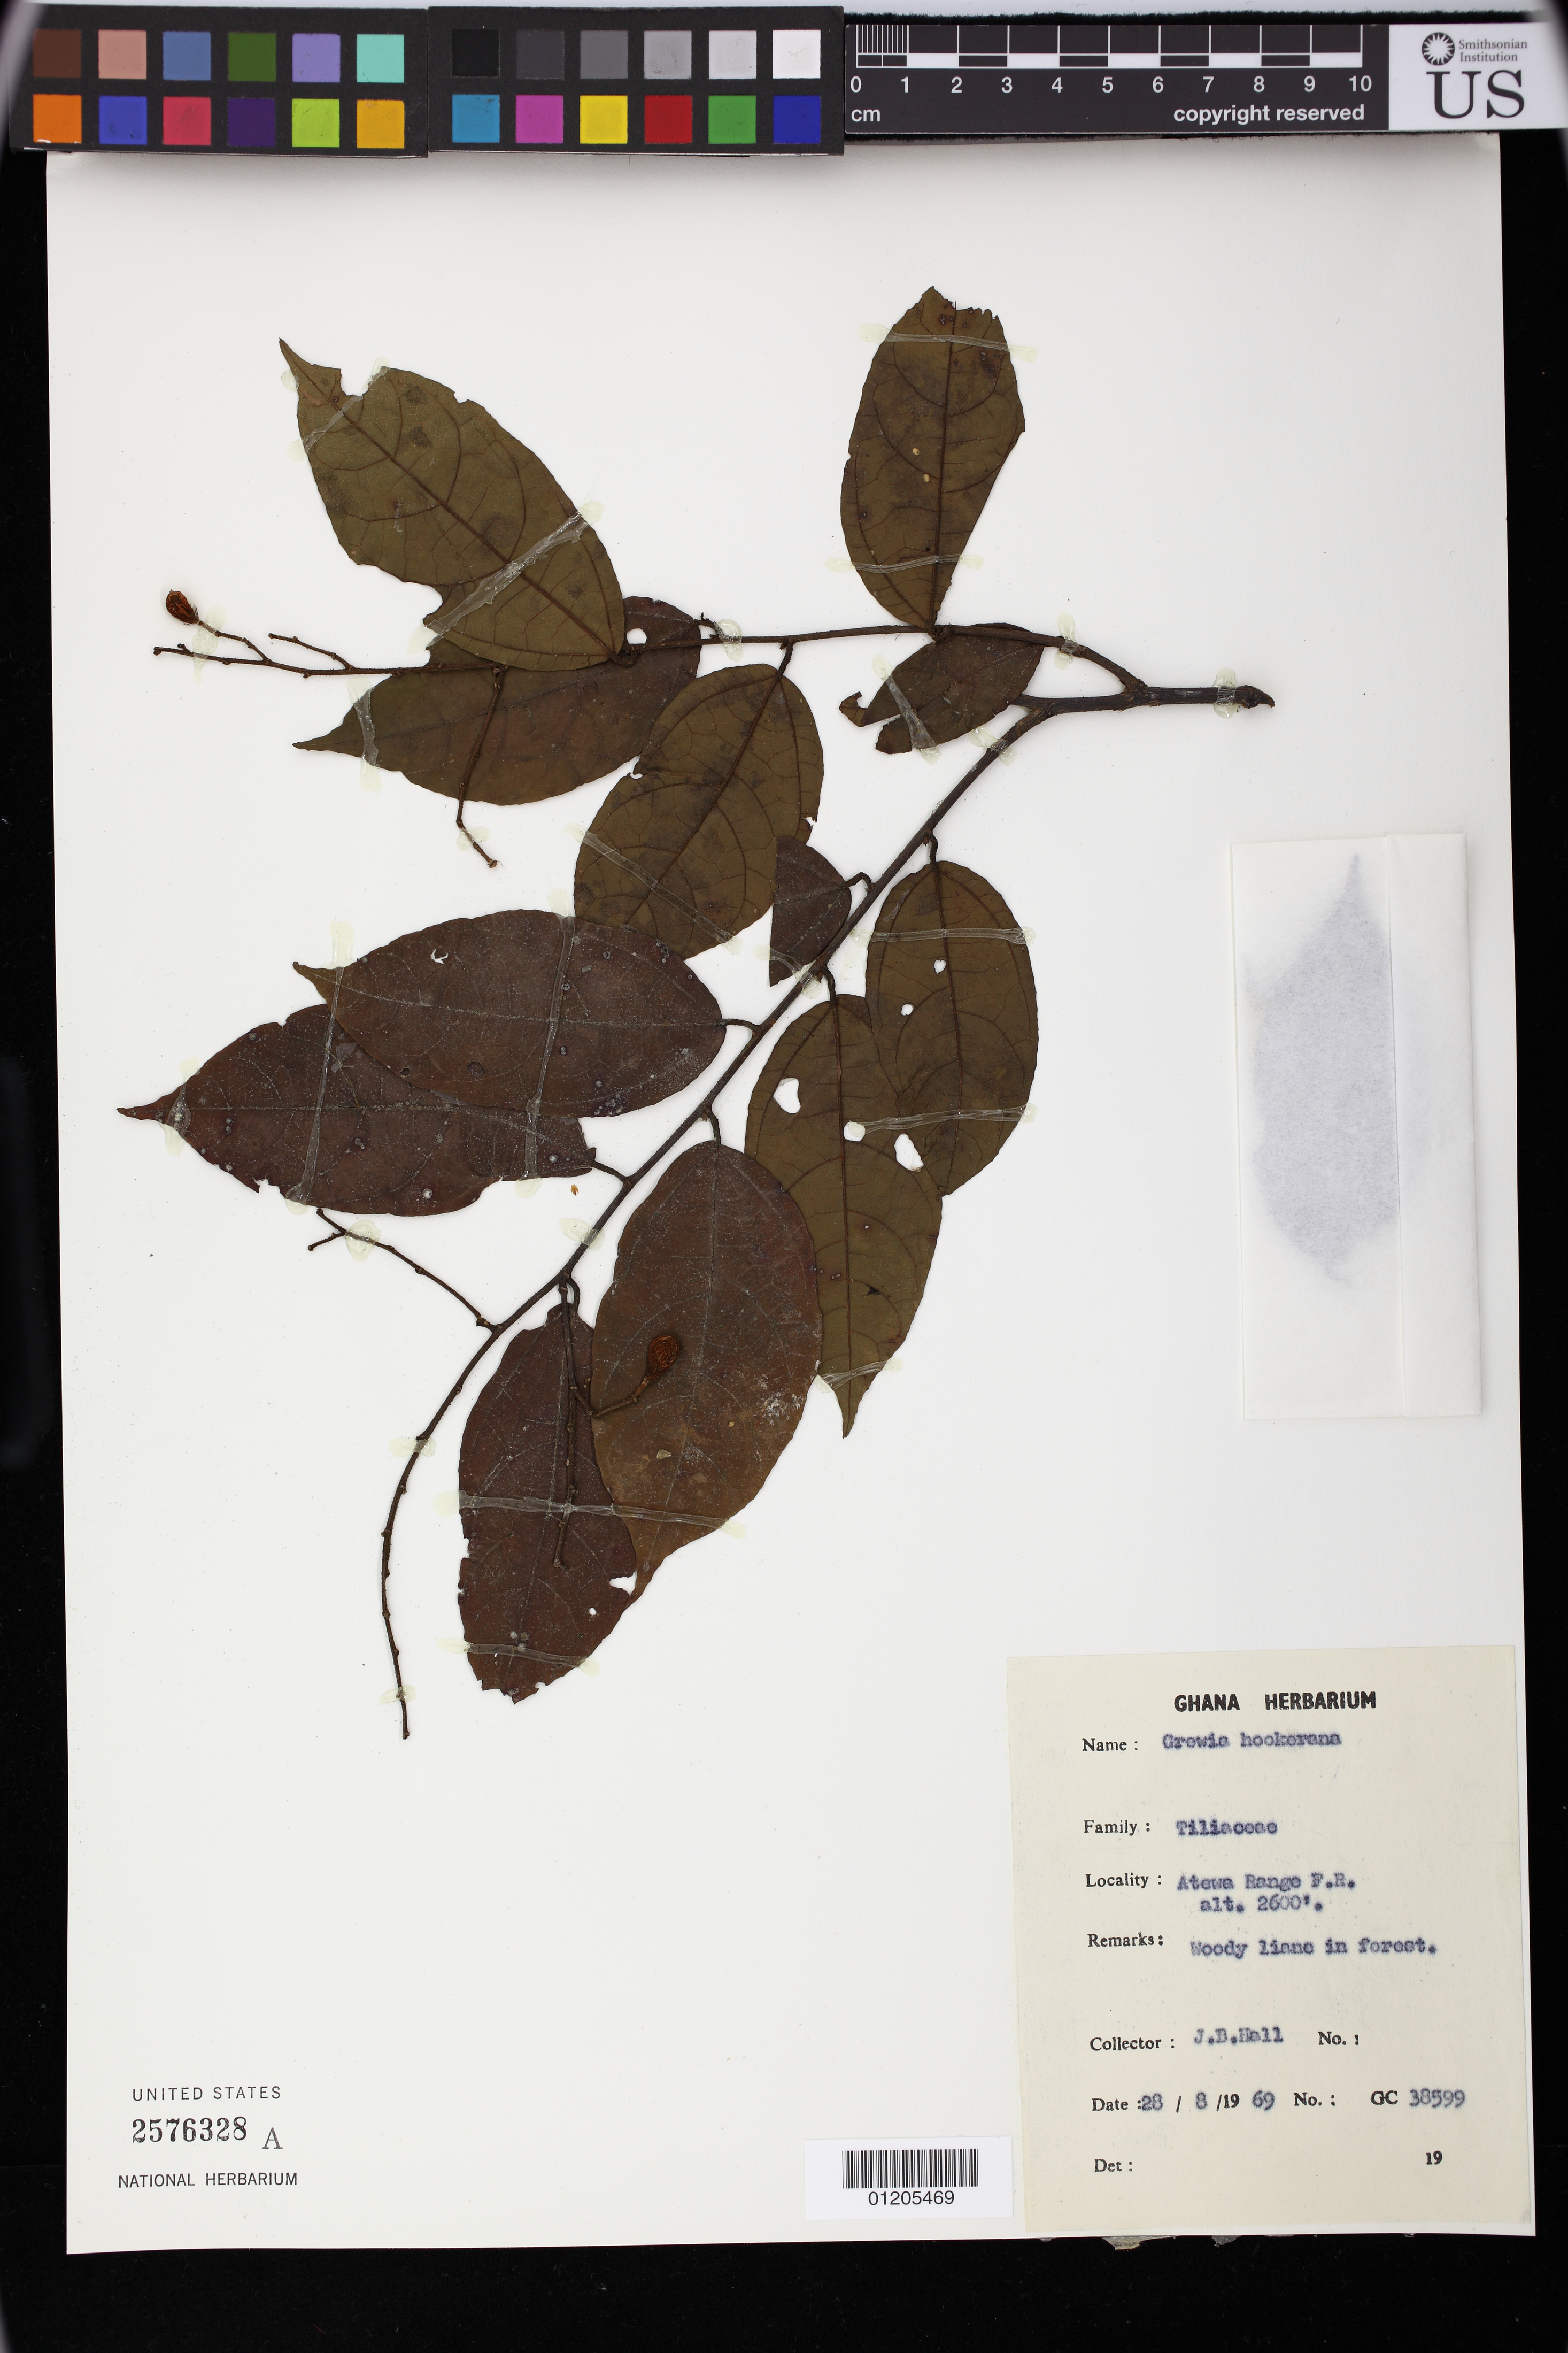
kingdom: Plantae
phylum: Tracheophyta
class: Magnoliopsida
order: Malvales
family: Malvaceae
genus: Microcos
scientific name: Microcos africana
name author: (Hook. f.) Burret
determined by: Dorr, L. J., (BOT), Smithsonian Institution - National Museum of Natural History (UNITED STATES)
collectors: J. Hall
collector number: GC38599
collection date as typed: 28 Aug 1969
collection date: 1969-08-28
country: Ghana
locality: Atewa Range F.R.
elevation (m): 792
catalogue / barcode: US 2576328A